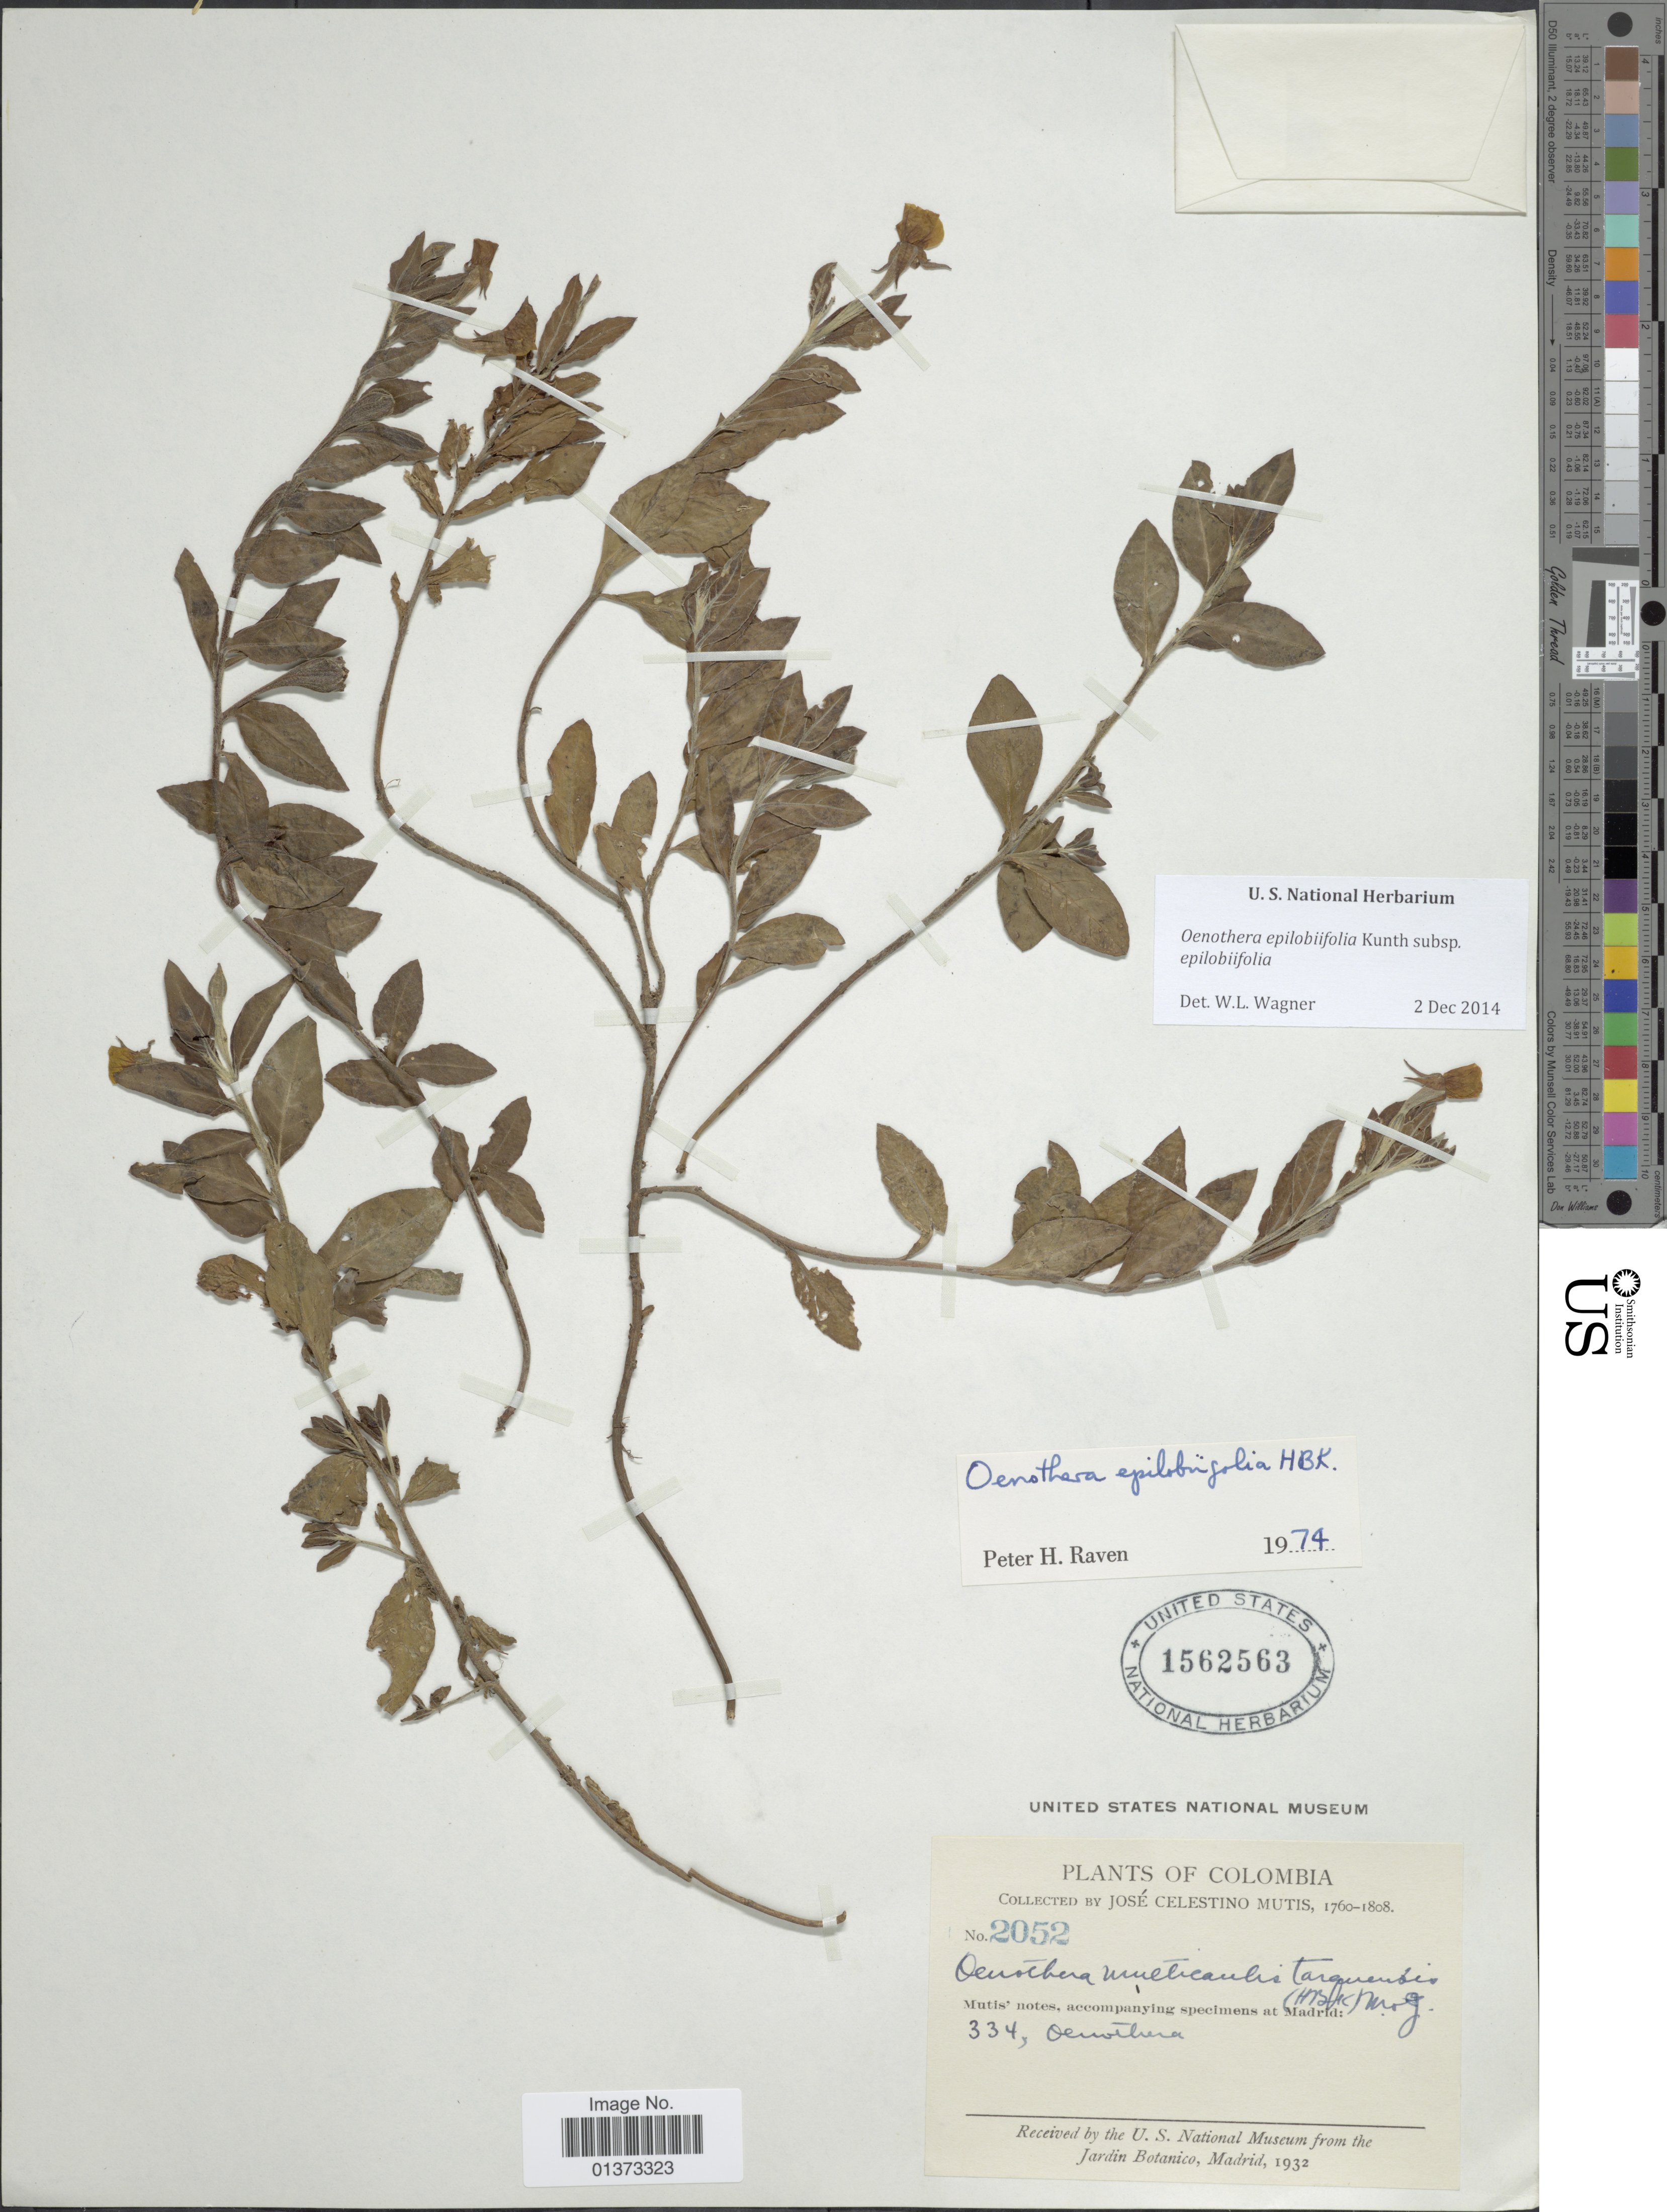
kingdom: Plantae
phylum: Tracheophyta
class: Magnoliopsida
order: Myrtales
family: Onagraceae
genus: Oenothera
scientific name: Oenothera epilobiifolia subsp. epilobiifolia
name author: Kunth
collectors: J. Celestino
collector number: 2052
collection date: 1760/1808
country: Colombia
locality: Madrid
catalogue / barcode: US 1562563